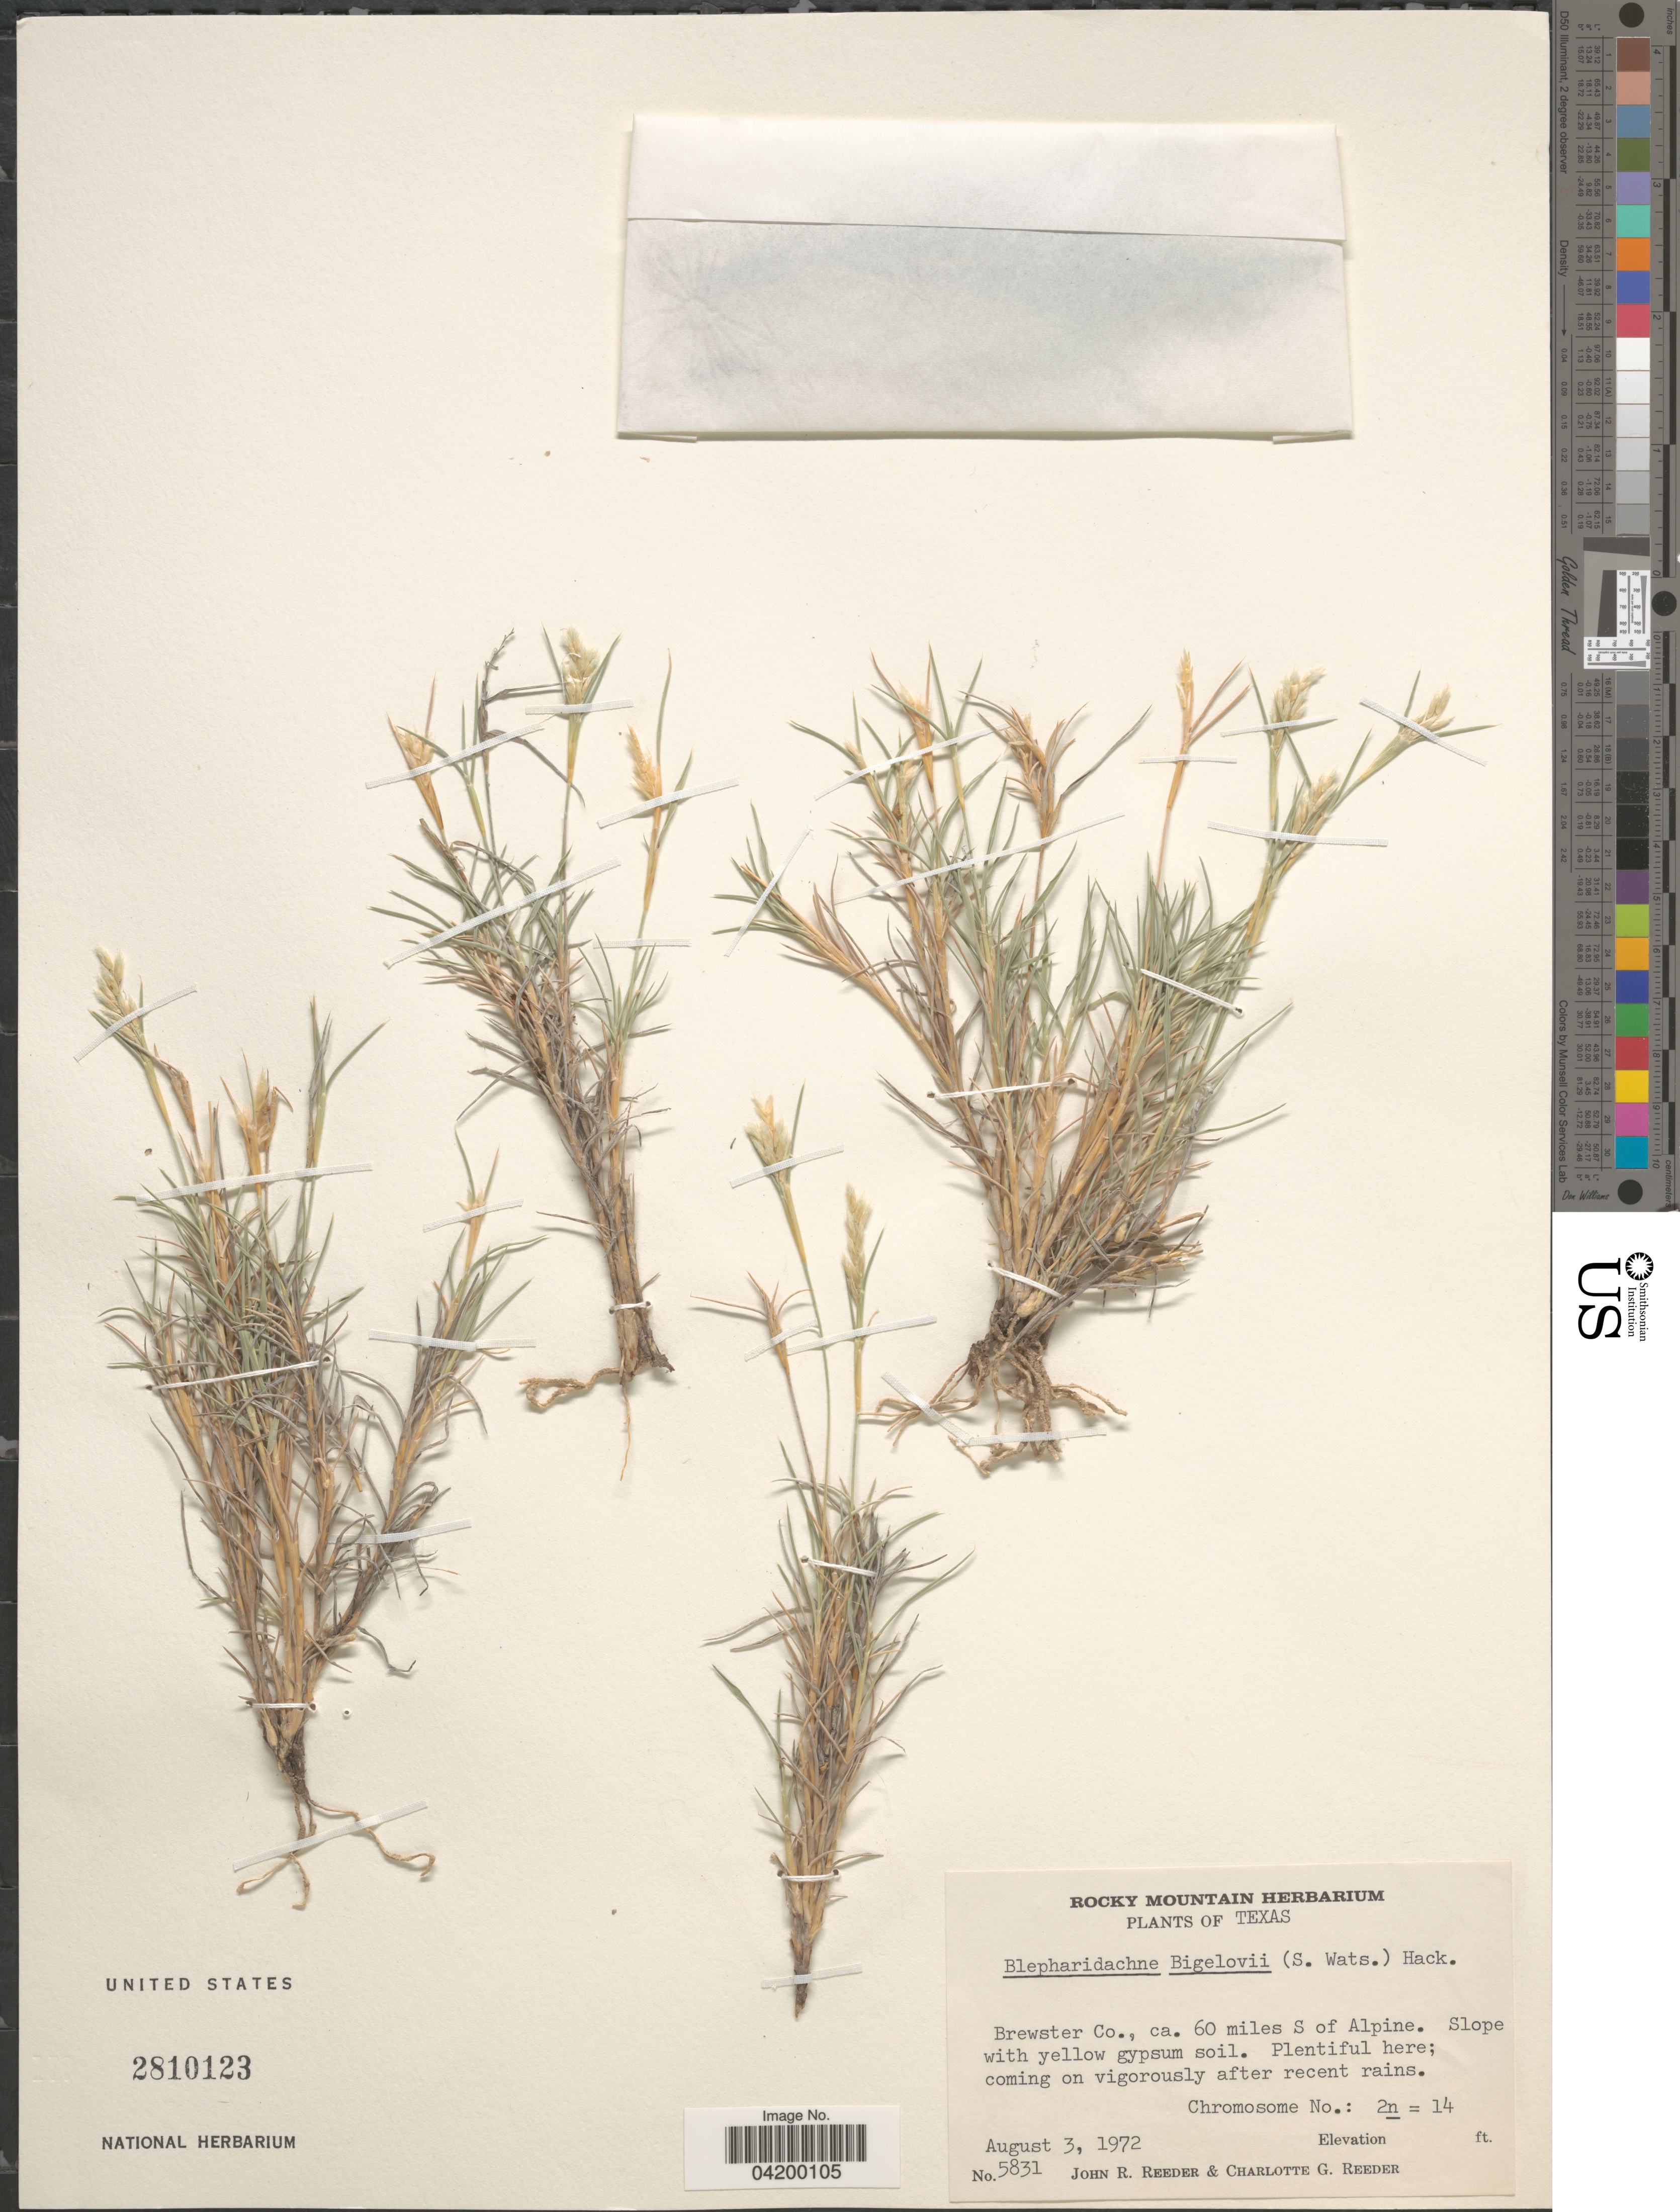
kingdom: Plantae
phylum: Tracheophyta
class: Liliopsida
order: Poales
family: Poaceae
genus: Blepharidachne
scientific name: Blepharidachne bigelovii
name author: (S. Watson) Hack.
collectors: J. R. Reeder & C. G. Reeder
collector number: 5831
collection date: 1972-08-03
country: United States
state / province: Texas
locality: Brewster Co., ca. 60 miles S of Alpine.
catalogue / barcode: US 2810123